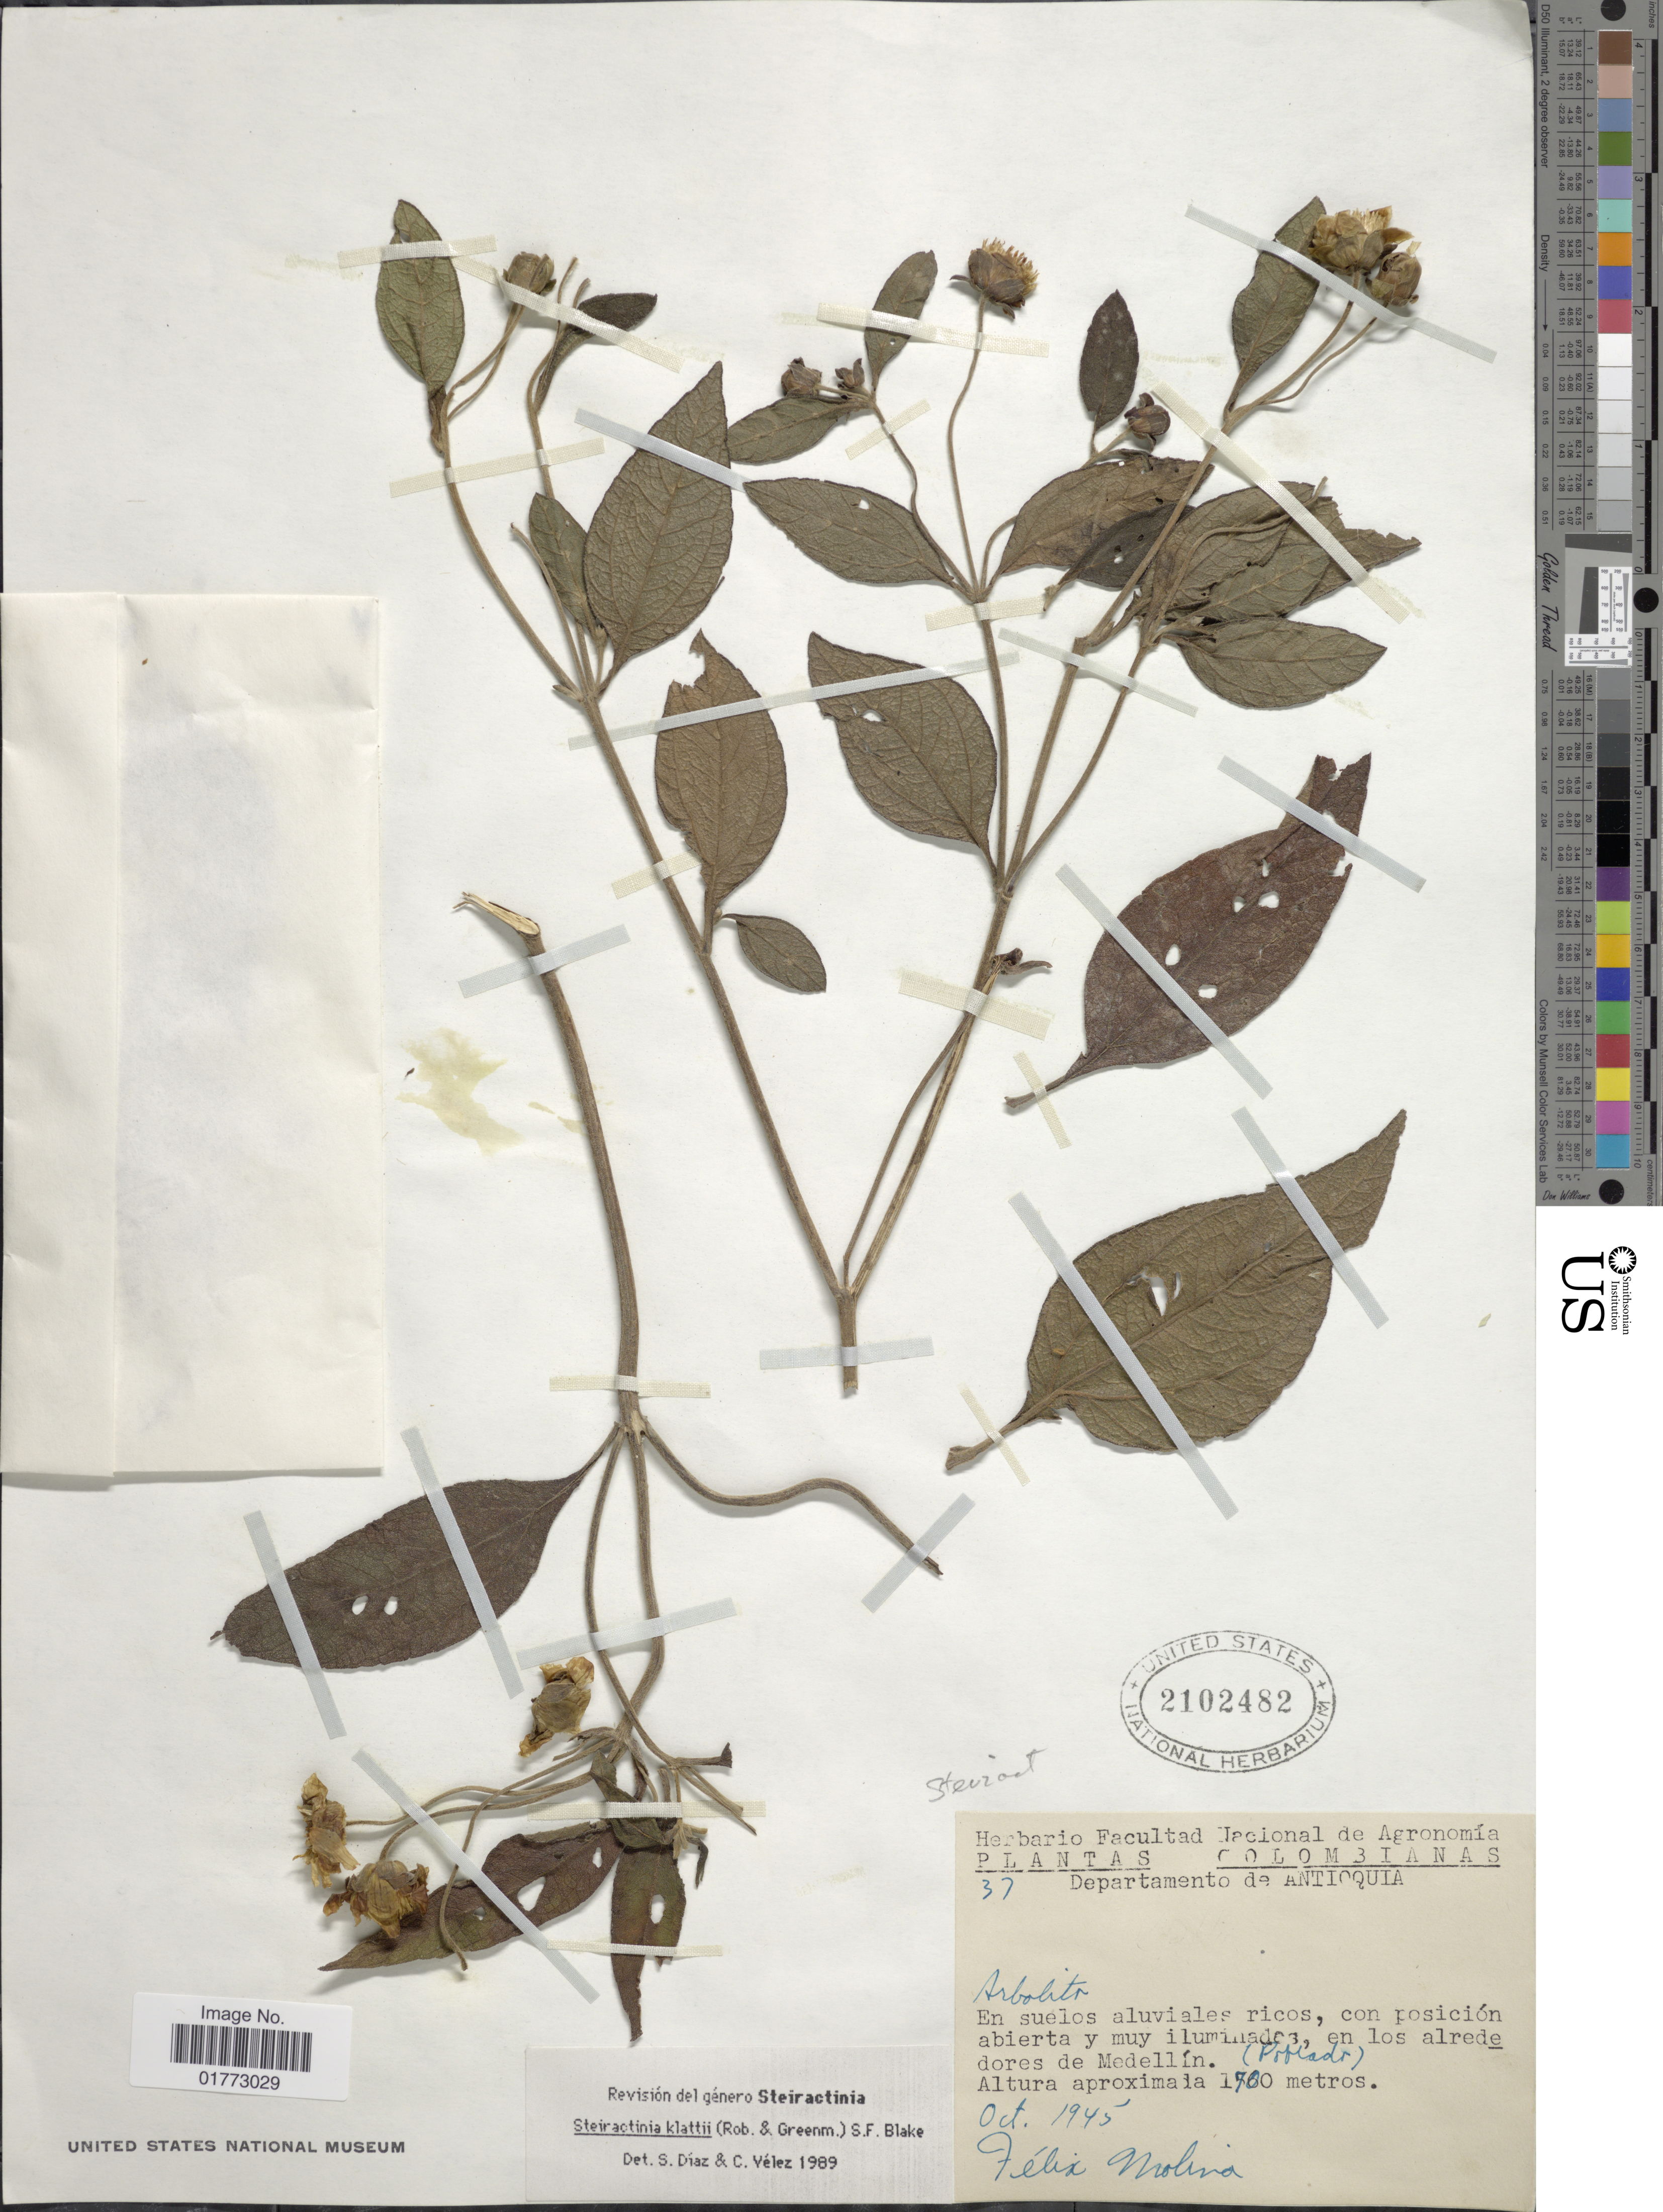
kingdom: Plantae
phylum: Tracheophyta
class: Magnoliopsida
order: Asterales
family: Asteraceae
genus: Steiractinia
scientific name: Steiractinia klattii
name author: S.F. Blake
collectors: F. Molina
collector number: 37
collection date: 1945-10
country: Colombia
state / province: Antioquia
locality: En suelos aluviales ricos, con posicion abierta y muy iluminades, en los alrededores de Medellin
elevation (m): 1700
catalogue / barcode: US 2102482